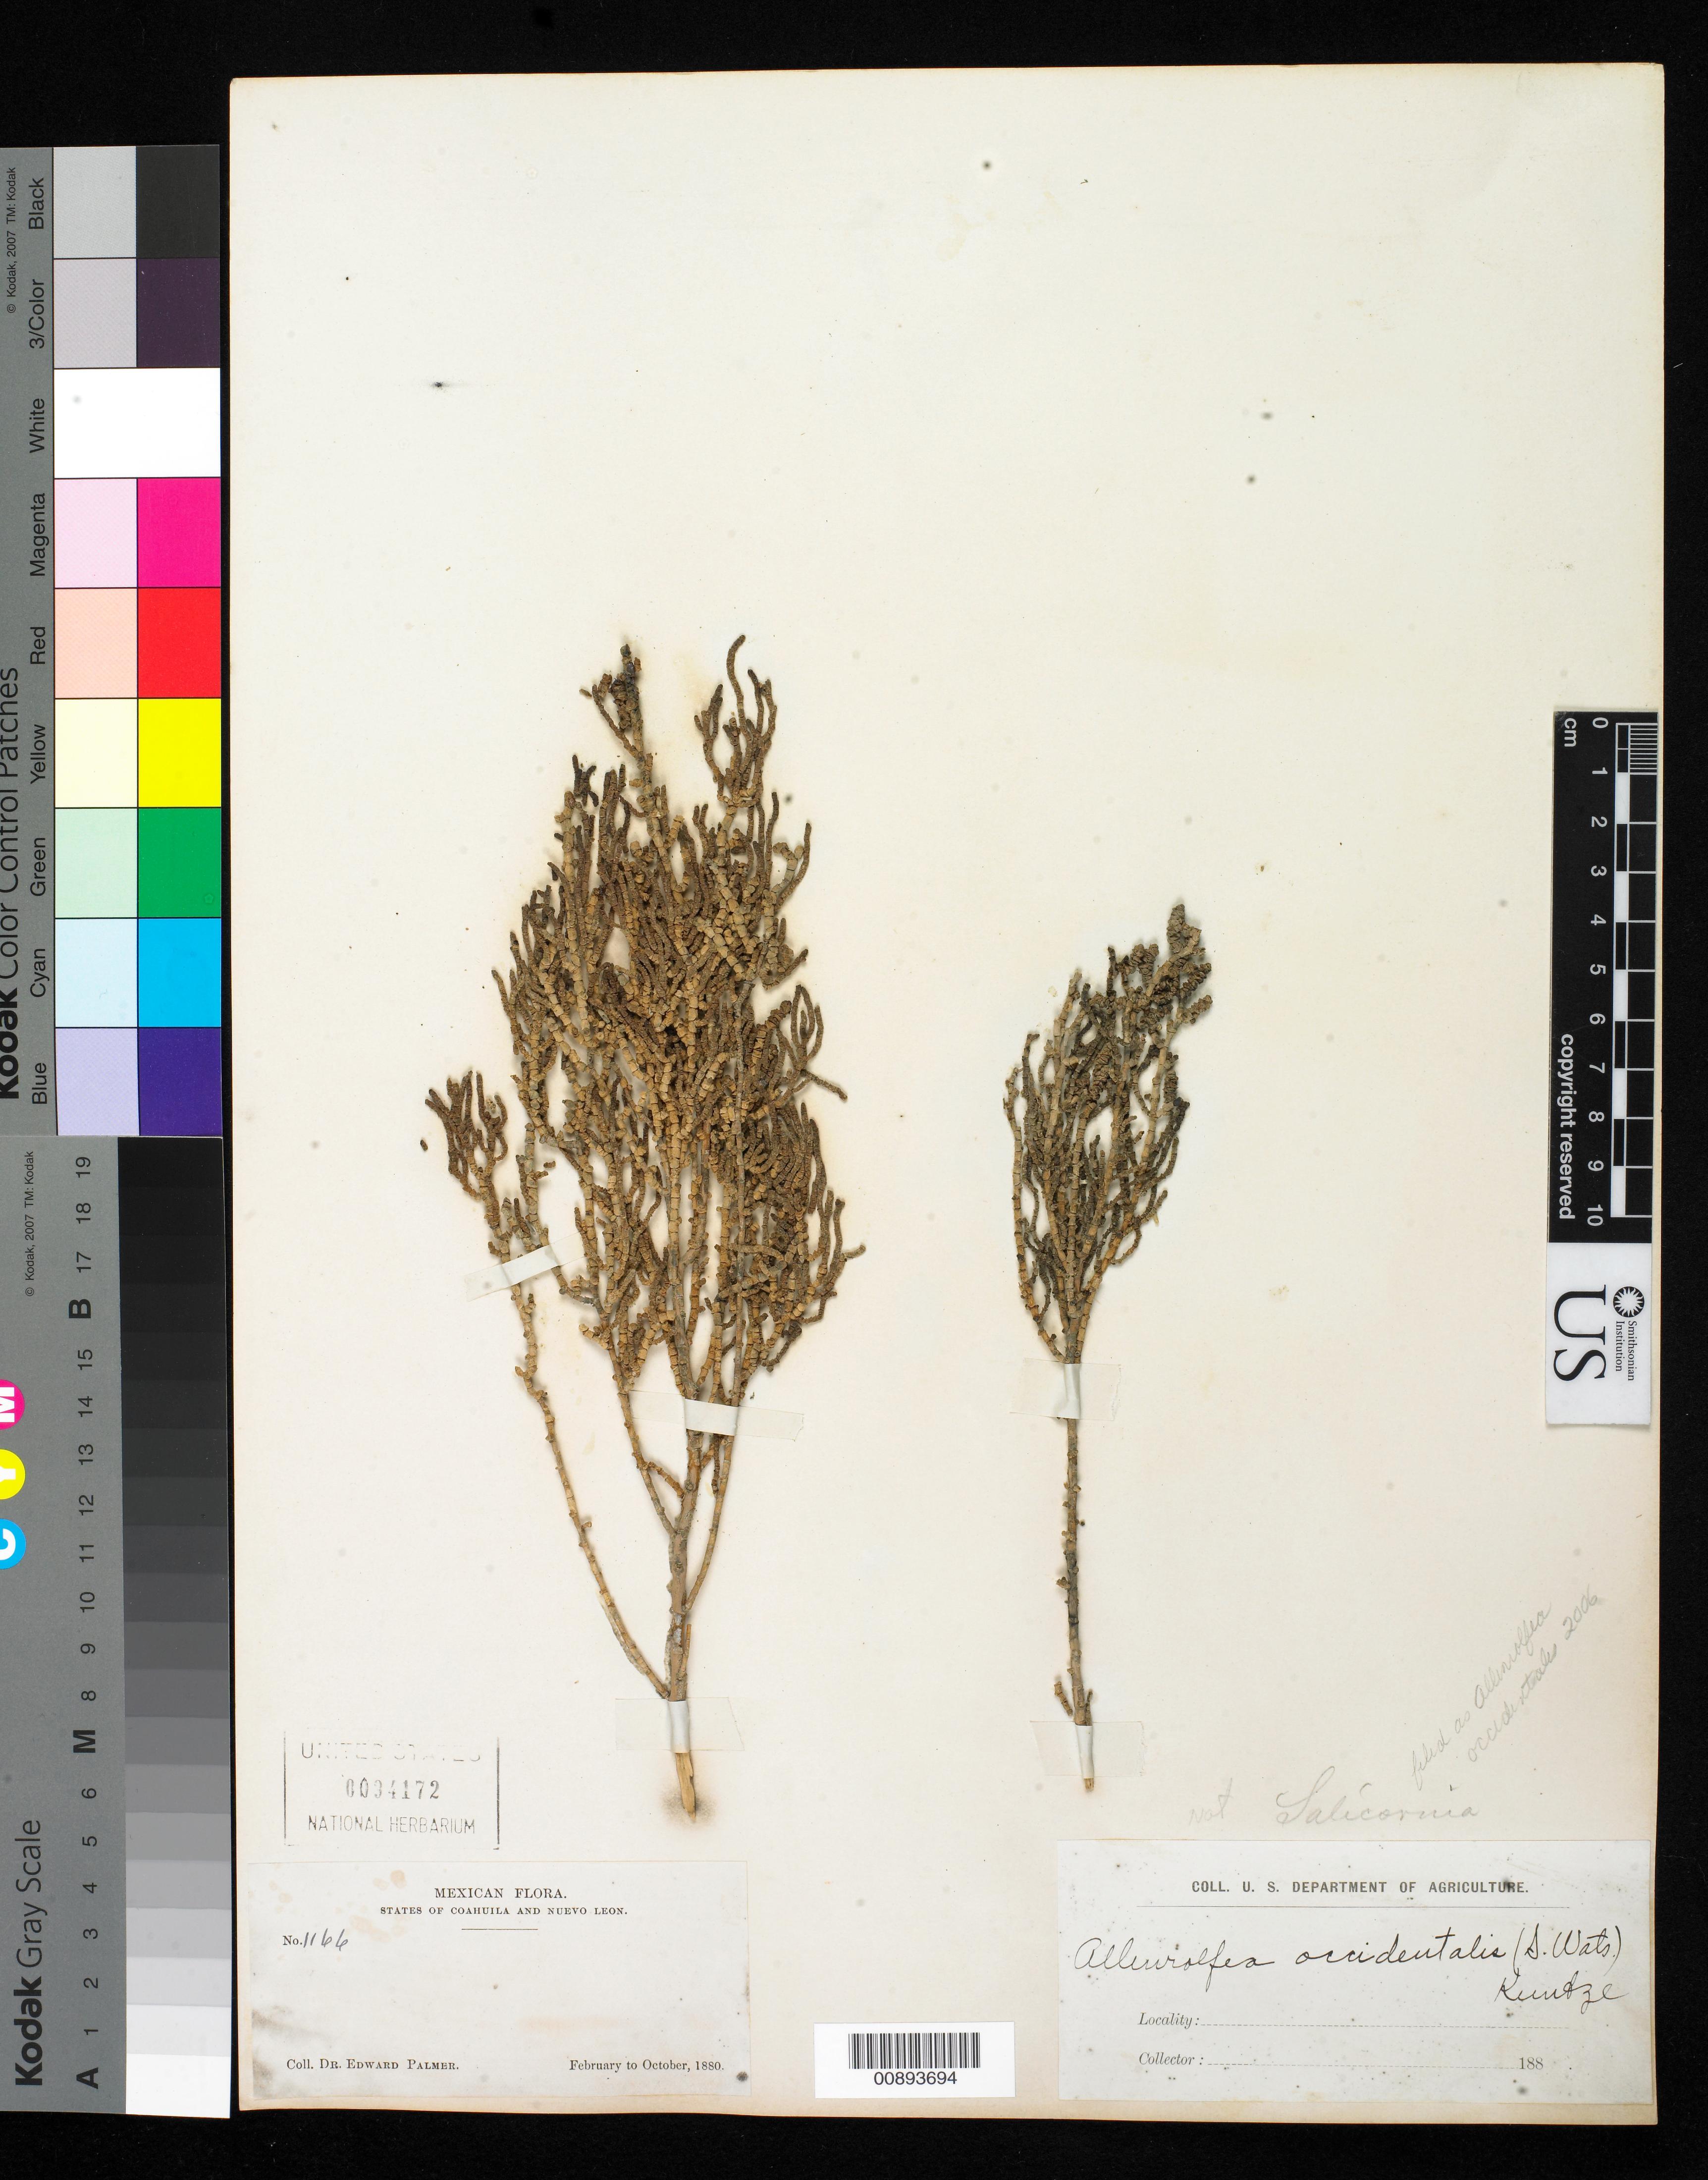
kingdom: Plantae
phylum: Tracheophyta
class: Magnoliopsida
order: Caryophyllales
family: Amaranthaceae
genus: Allenrolfea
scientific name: Allenrolfea occidentalis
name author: (S. Watson) Kuntze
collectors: E. Palmer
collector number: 1166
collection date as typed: Feb 1880 to -- Oct 1880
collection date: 1880-02/1880-10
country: Mexico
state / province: Coahuila / Nuevo León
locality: States of Coahuila and Nuevo León.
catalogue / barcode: US 94172